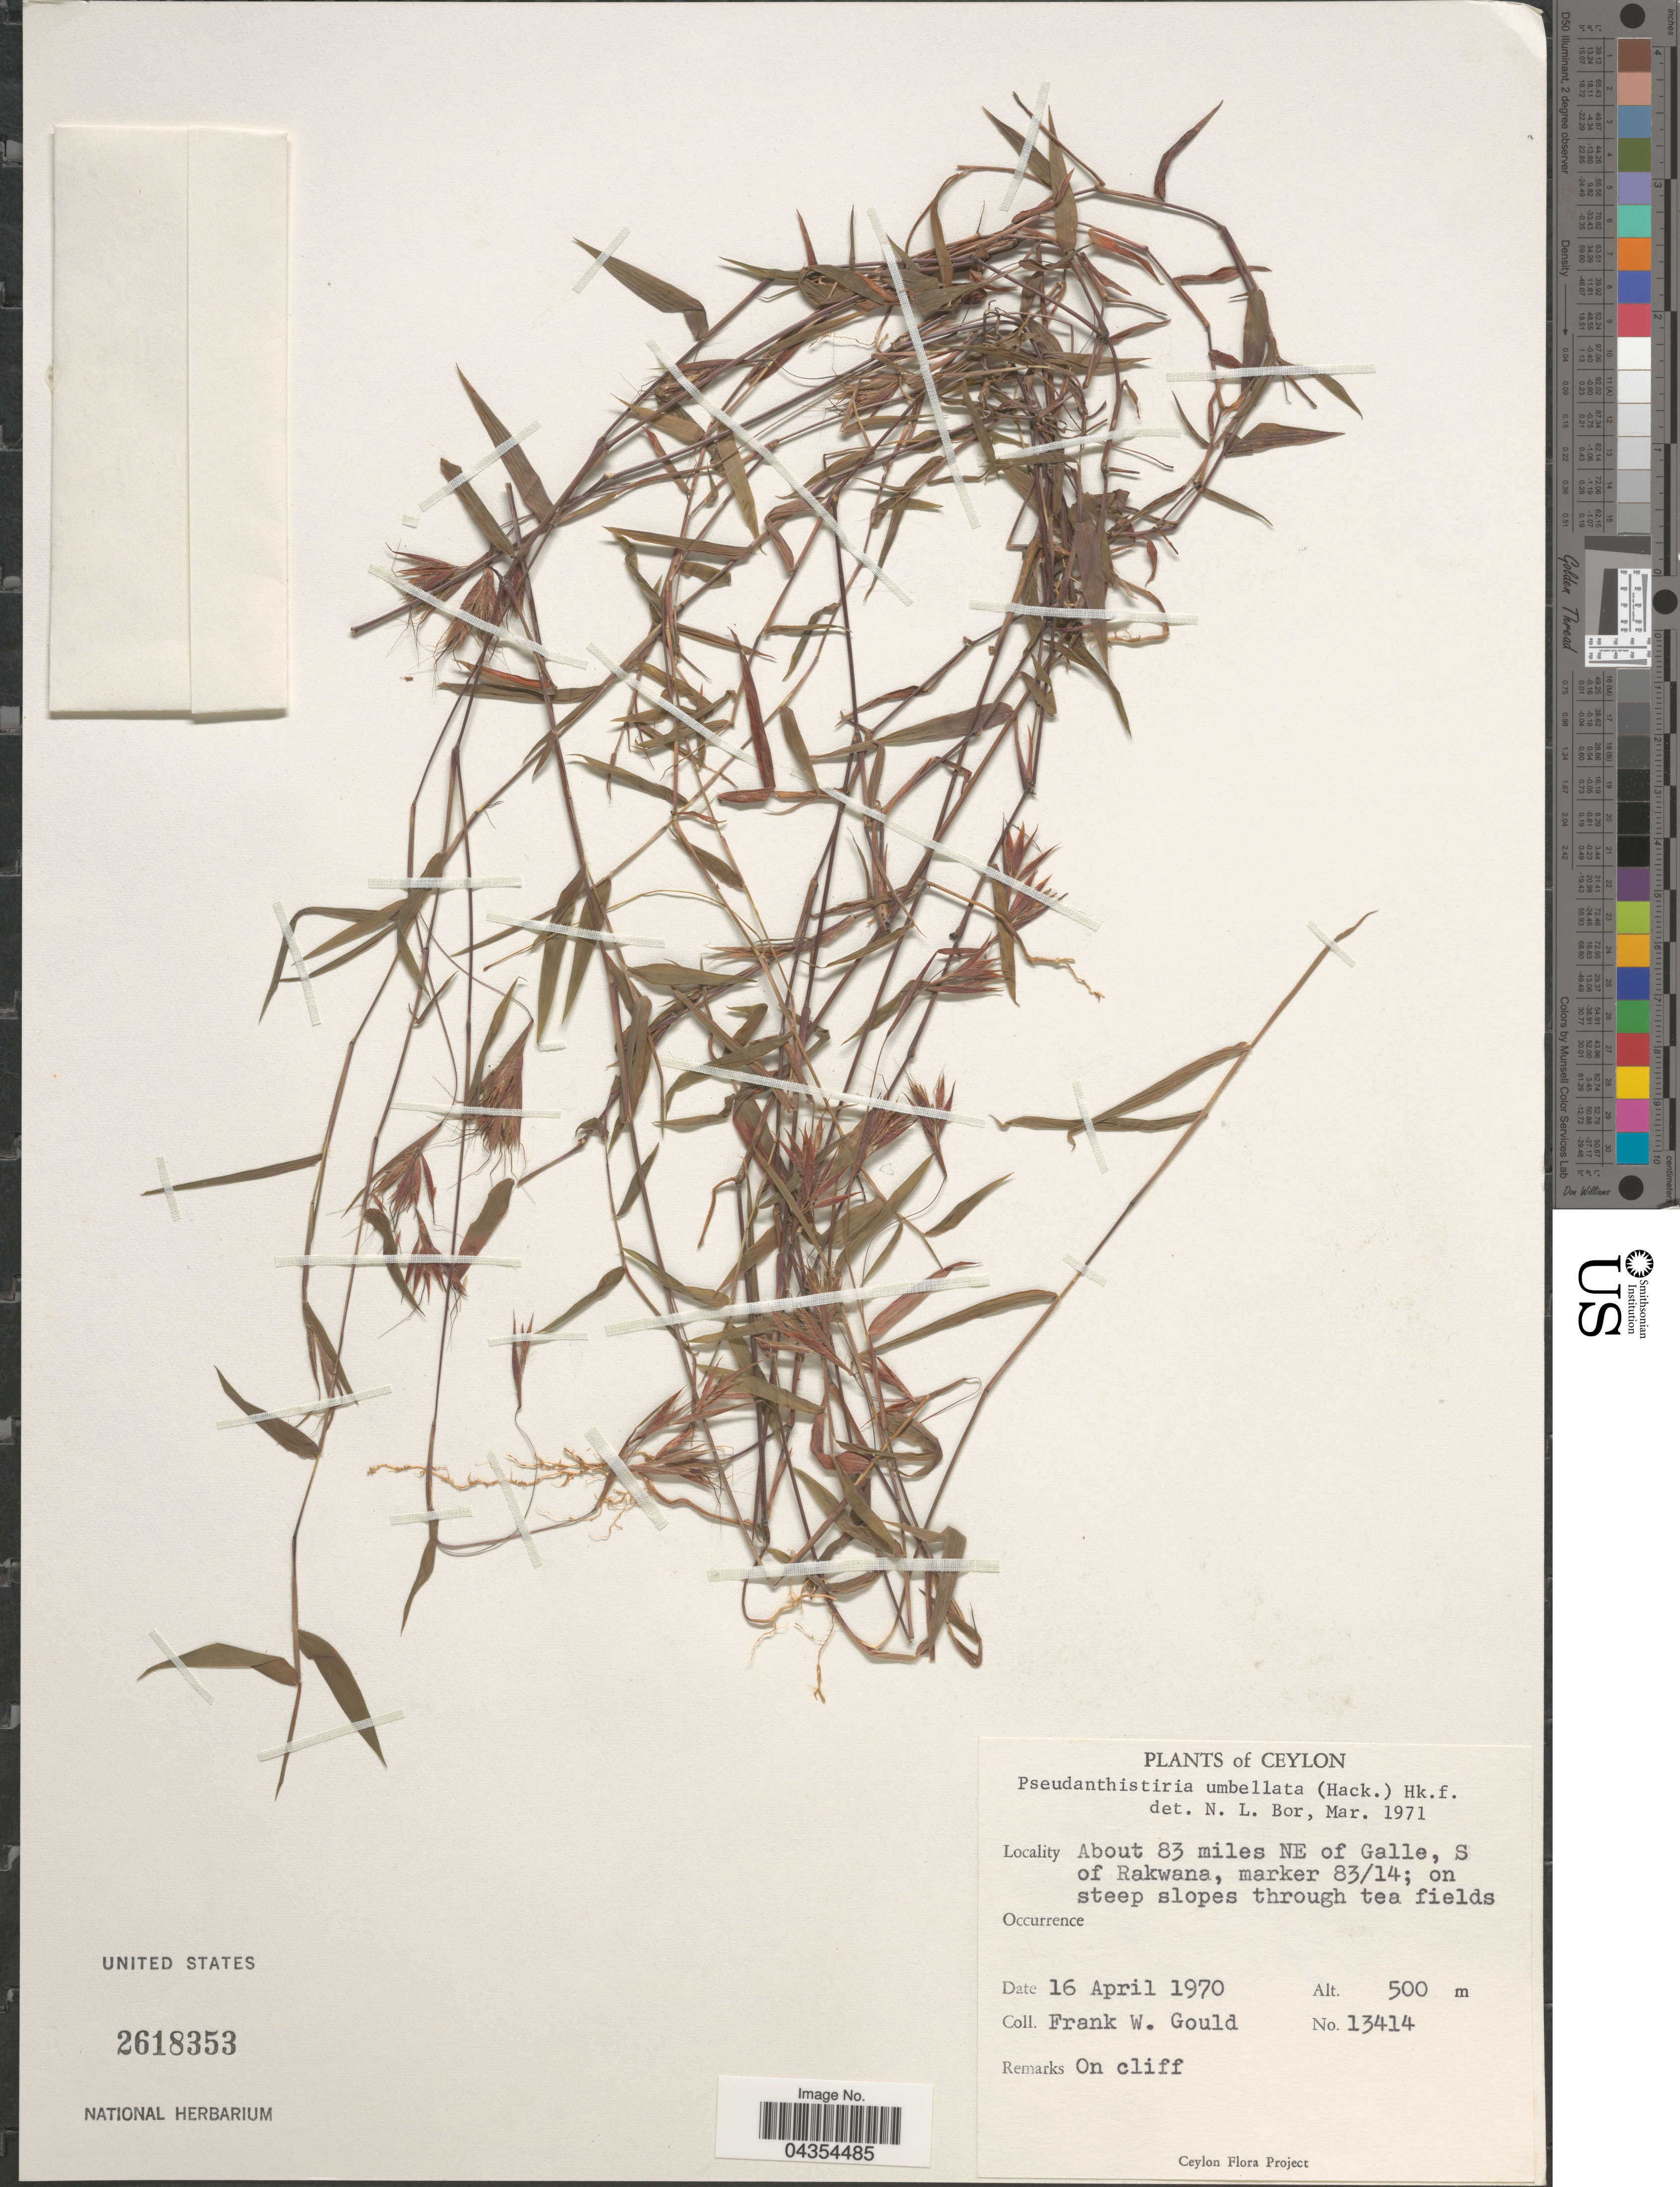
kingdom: Plantae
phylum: Tracheophyta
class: Liliopsida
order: Poales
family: Poaceae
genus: Pseudanthistiria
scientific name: Pseudanthistiria umbellata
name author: Hook. f.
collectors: F. W. Gould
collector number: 13414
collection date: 1970-04-16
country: Sri Lanka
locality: Ceylon. About 83 miles NE of Galle, S of Rakwana, marker 83/14; on steep slopes through tea fields.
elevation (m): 500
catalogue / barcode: US 2618353